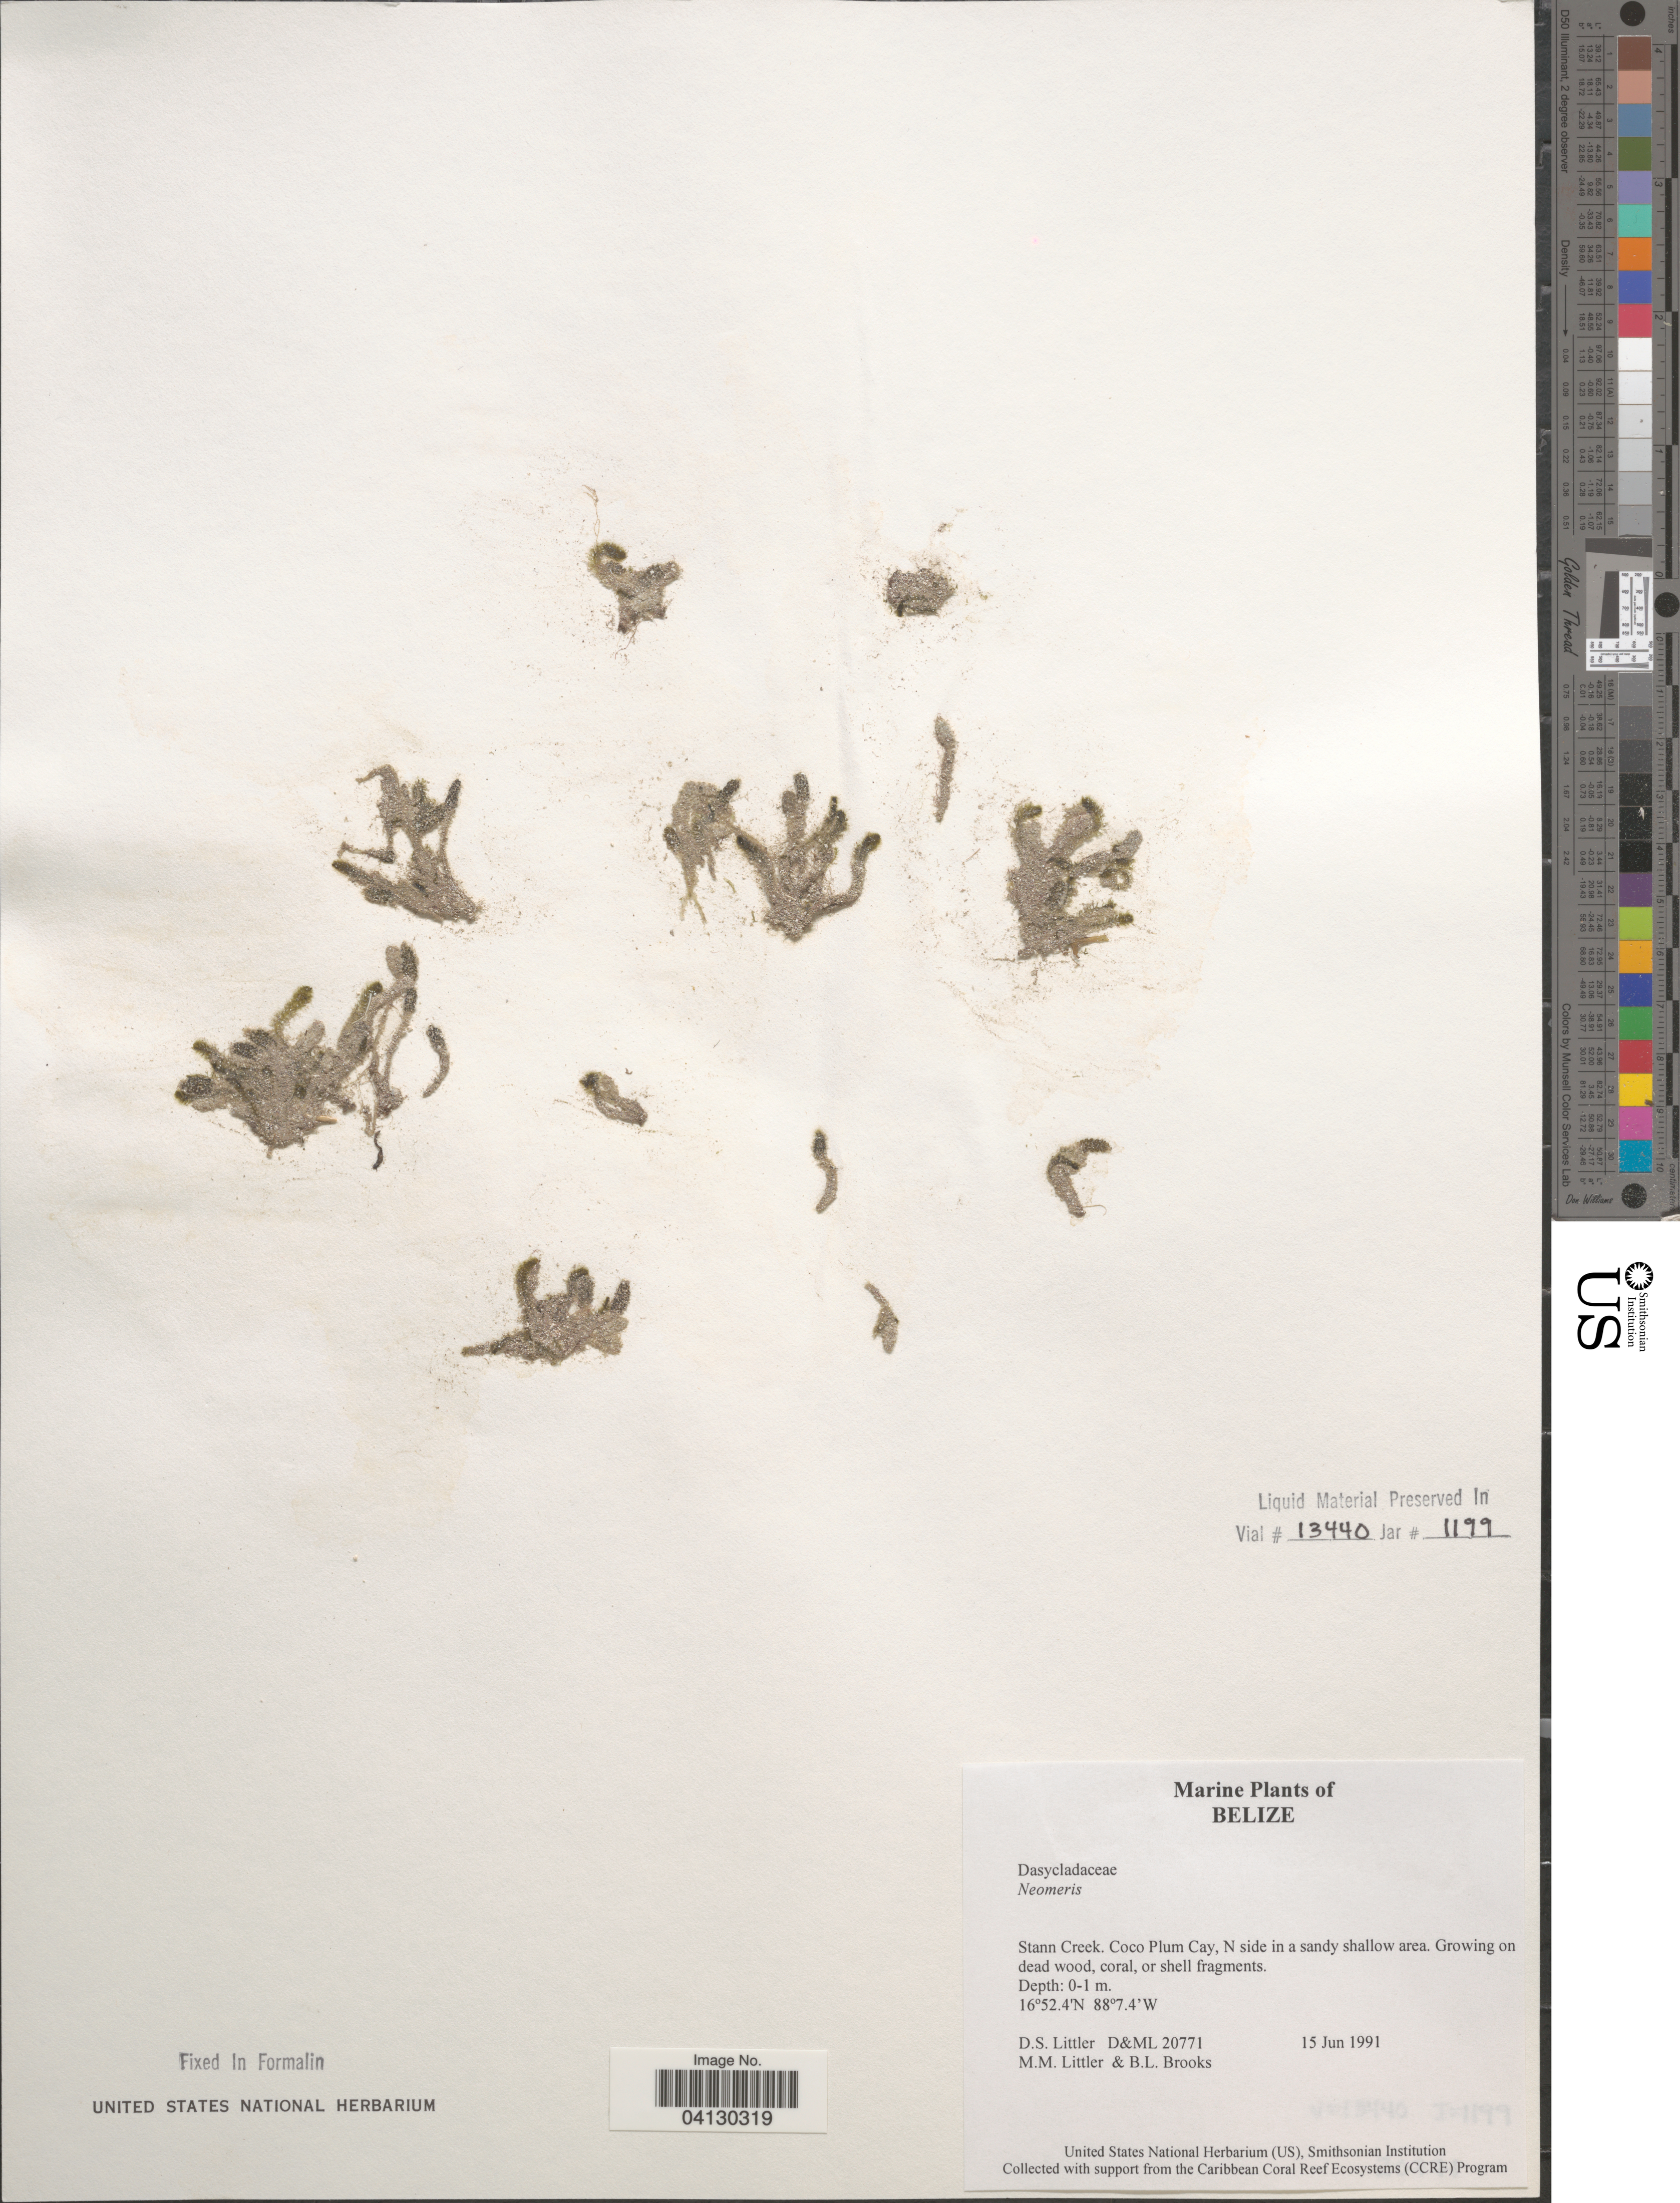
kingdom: Plantae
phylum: Chlorophyta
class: Ulvophyceae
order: Dasycladales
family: Dasycladaceae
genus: Dasycladus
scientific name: Dasycladus vermicularis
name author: (Scop.) Krasser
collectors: D. S. Littler & B. Brooks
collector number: D&ML20771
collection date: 1991-06-15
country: Belize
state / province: Stann Creek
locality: Coco Plum Cay, N side in a sandy shallow area.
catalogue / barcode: US 328947